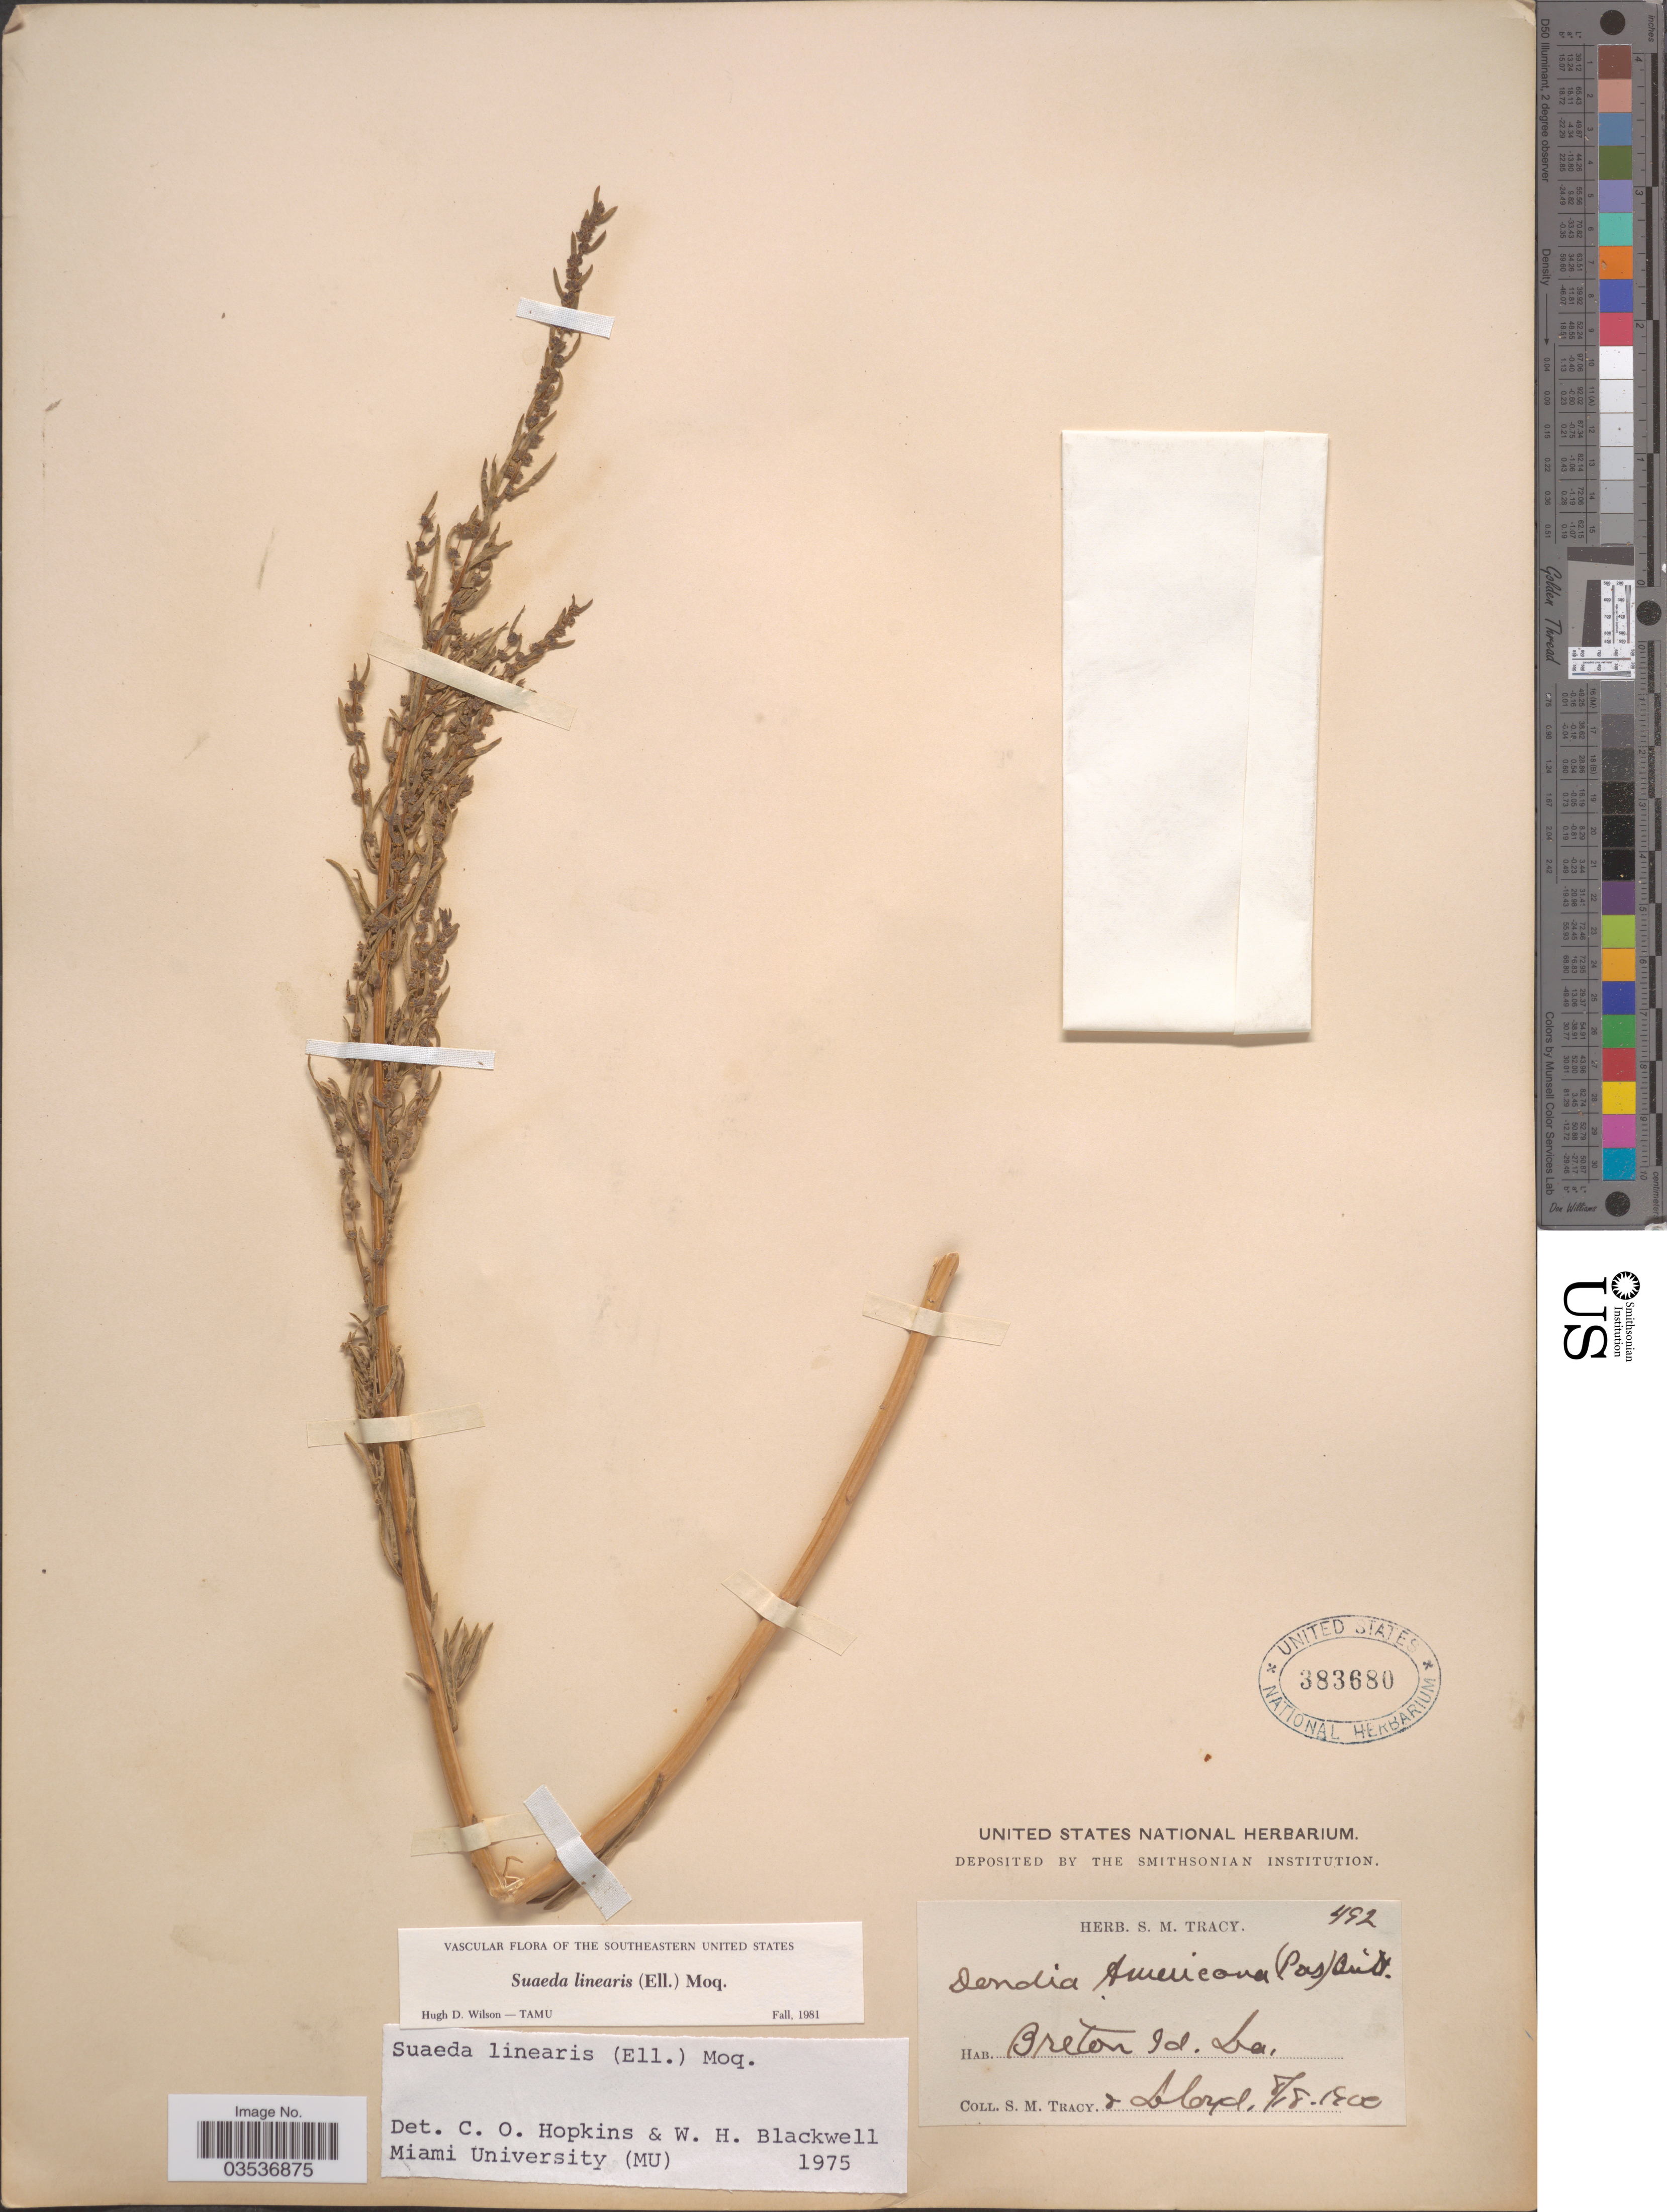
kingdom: Plantae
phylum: Tracheophyta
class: Magnoliopsida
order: Caryophyllales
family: Amaranthaceae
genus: Dondia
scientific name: Dondia linearis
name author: (Elliott) A. Heller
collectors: S. M. Tracy & -- Lloyd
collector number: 492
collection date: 1900-08-18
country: United States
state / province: Louisiana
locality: Breton Id.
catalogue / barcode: US 383680